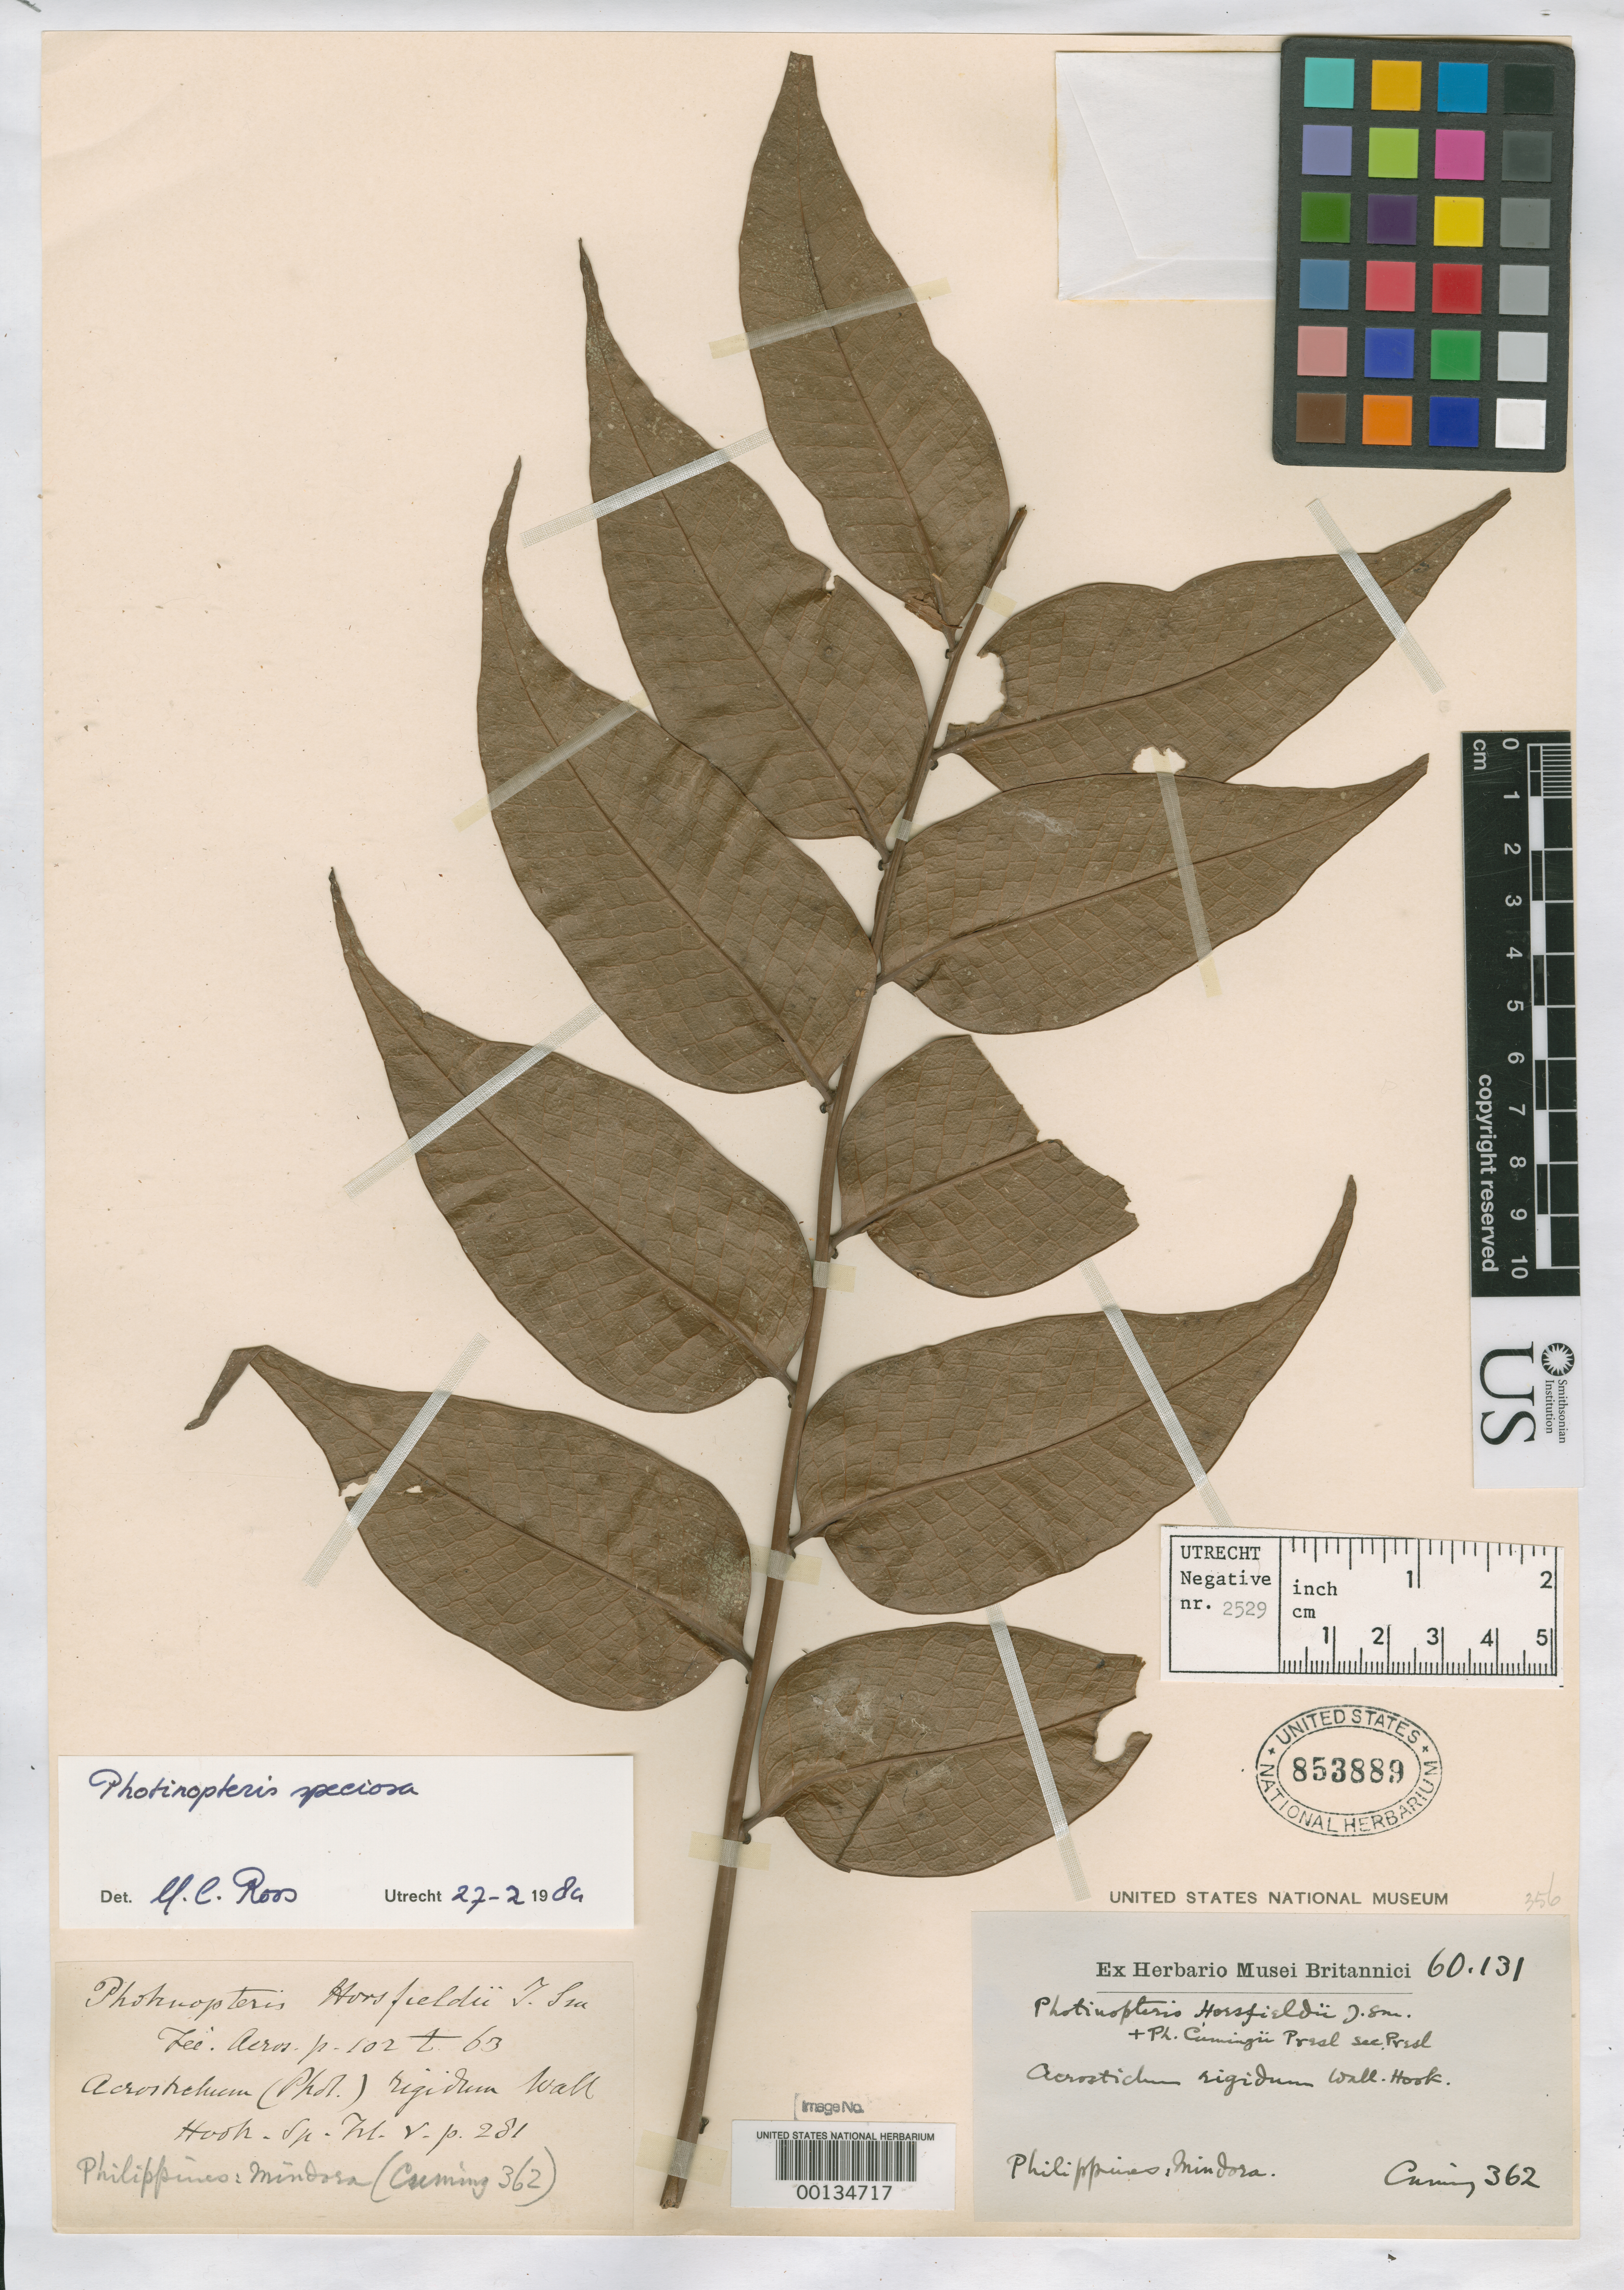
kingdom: Plantae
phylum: Tracheophyta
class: Polypodiopsida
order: Polypodiales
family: Polypodiaceae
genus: Photinopteris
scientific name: Photinopteris cumingii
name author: C. Presl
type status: Type Collection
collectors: H. Cuming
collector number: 362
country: Philippines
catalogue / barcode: US 853889